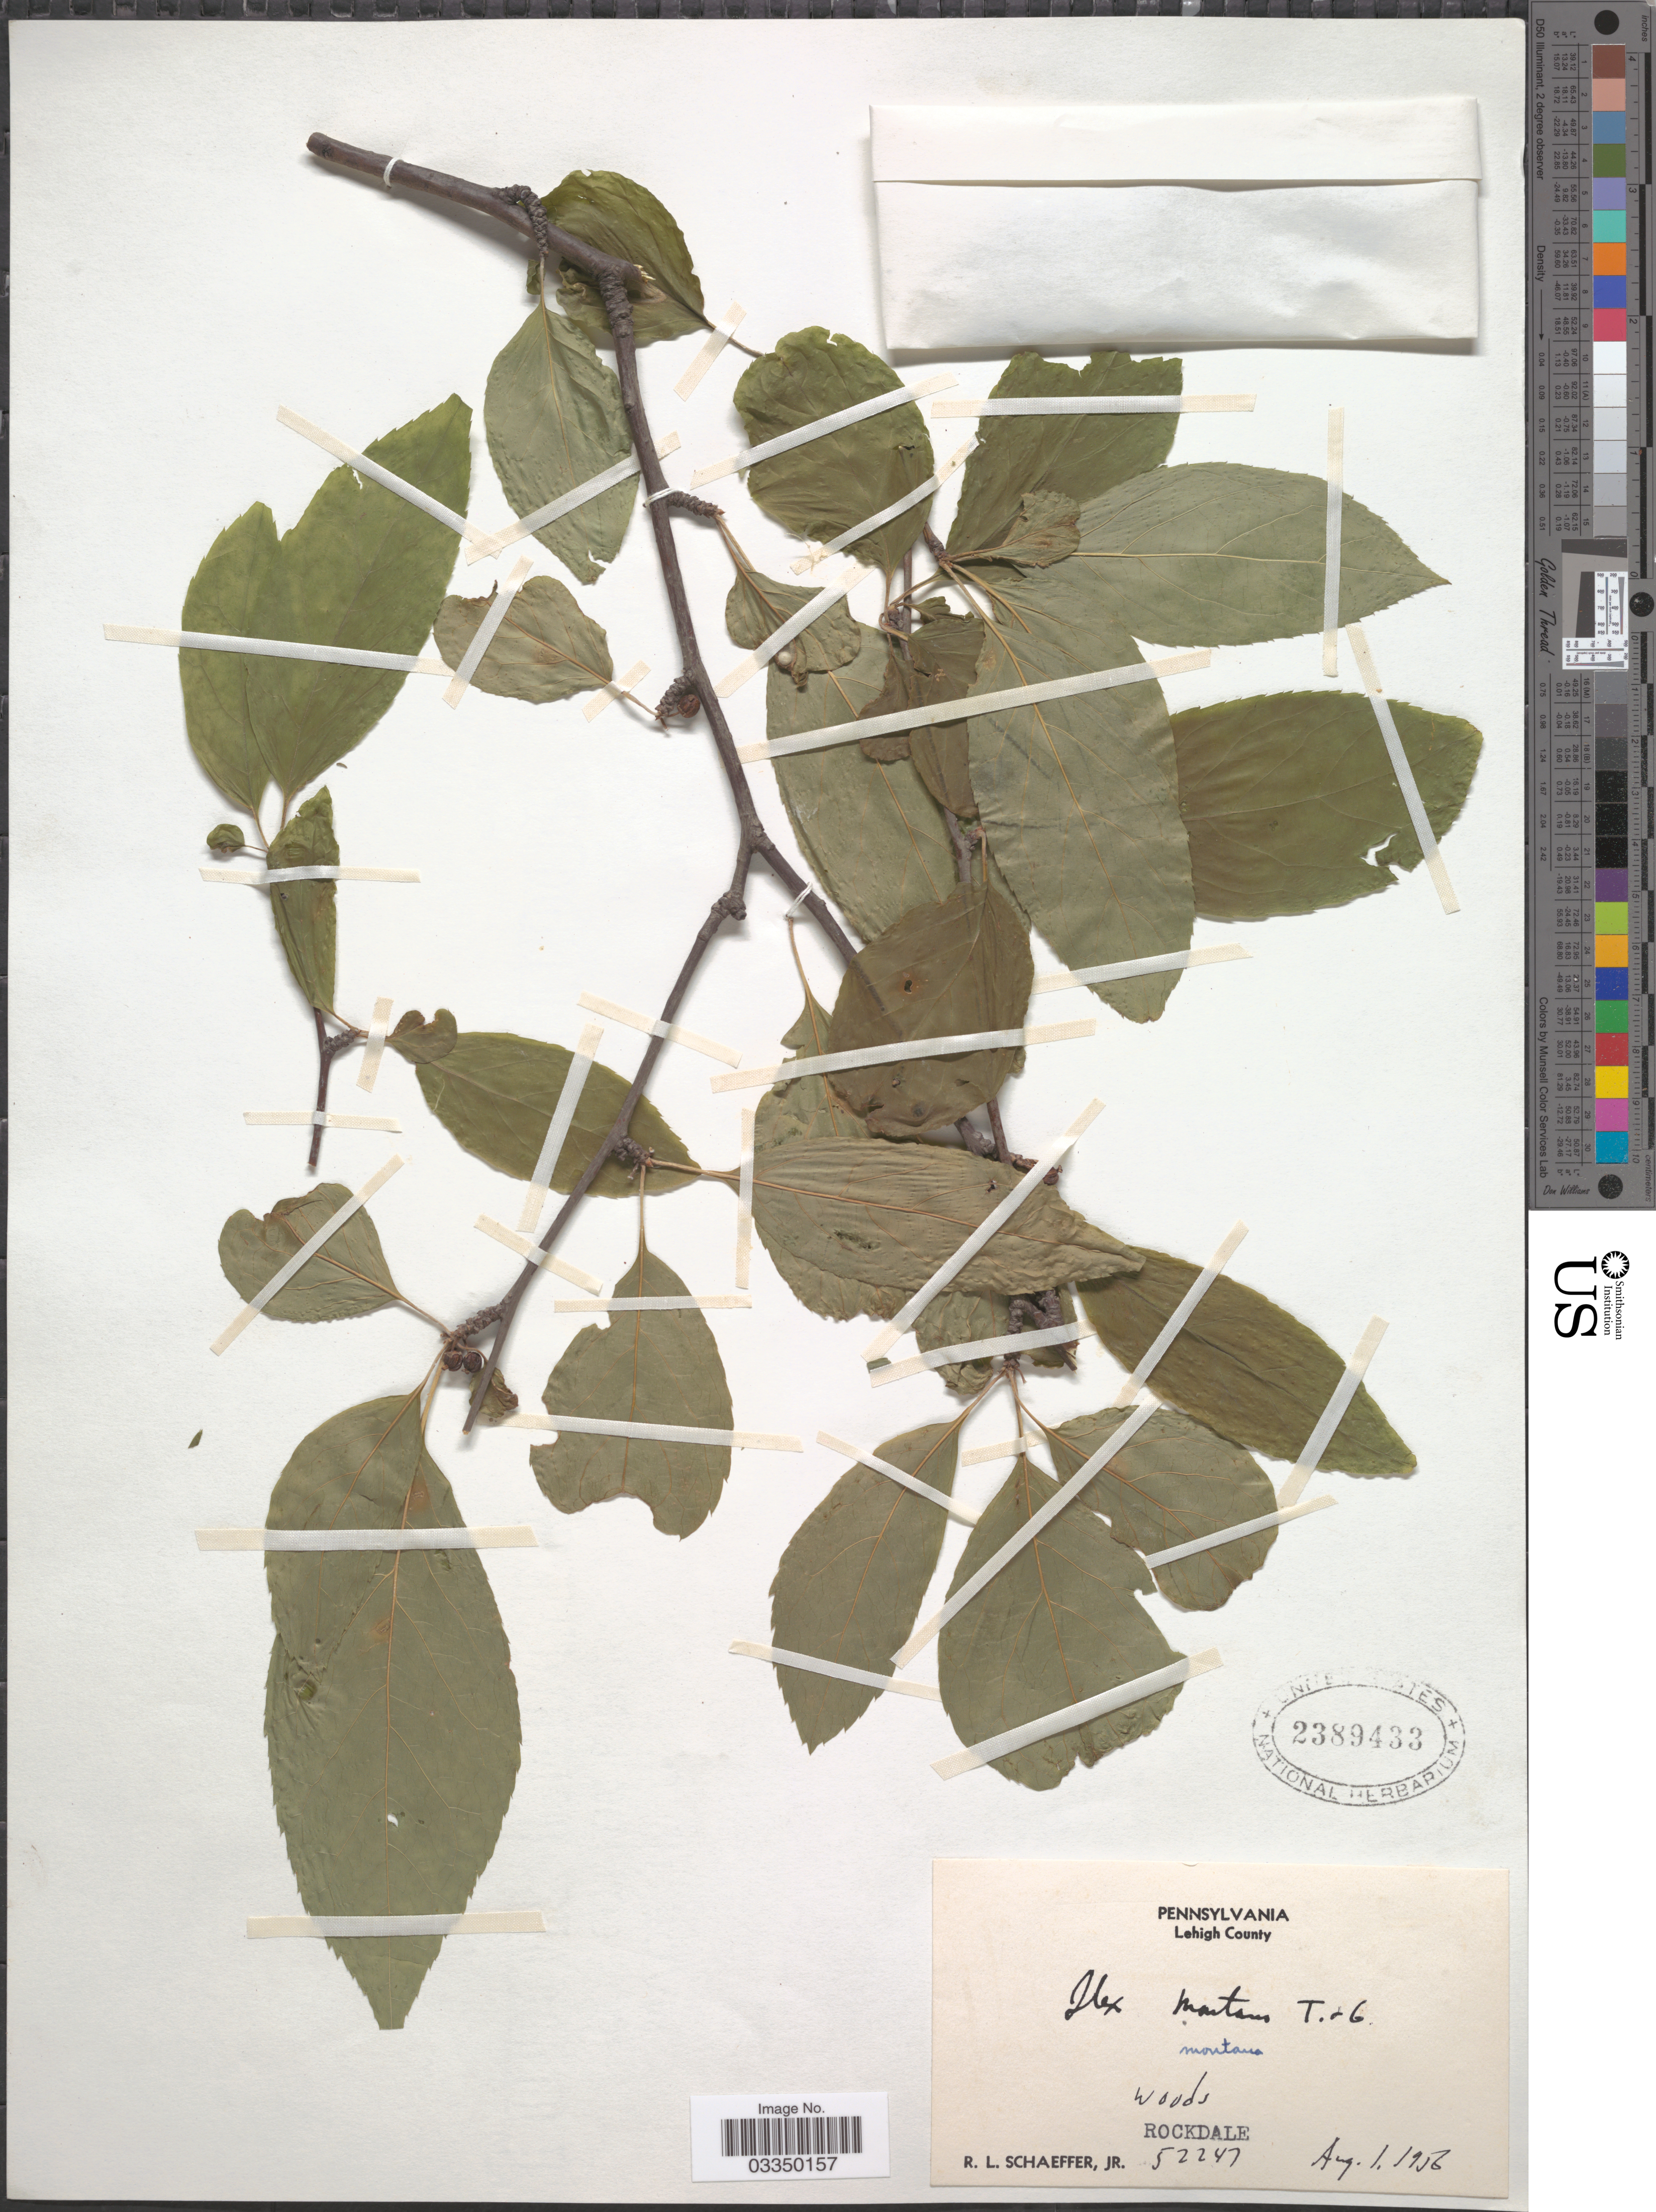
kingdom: Plantae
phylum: Tracheophyta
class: Magnoliopsida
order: Aquifoliales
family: Aquifoliaceae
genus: Ilex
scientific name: Ilex montana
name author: Torr. & A. Gray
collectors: R. Schaeffer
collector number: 52247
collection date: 1916-08-01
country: United States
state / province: Pennsylvania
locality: Lehigh County. Rockdale.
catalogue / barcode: US 2389433